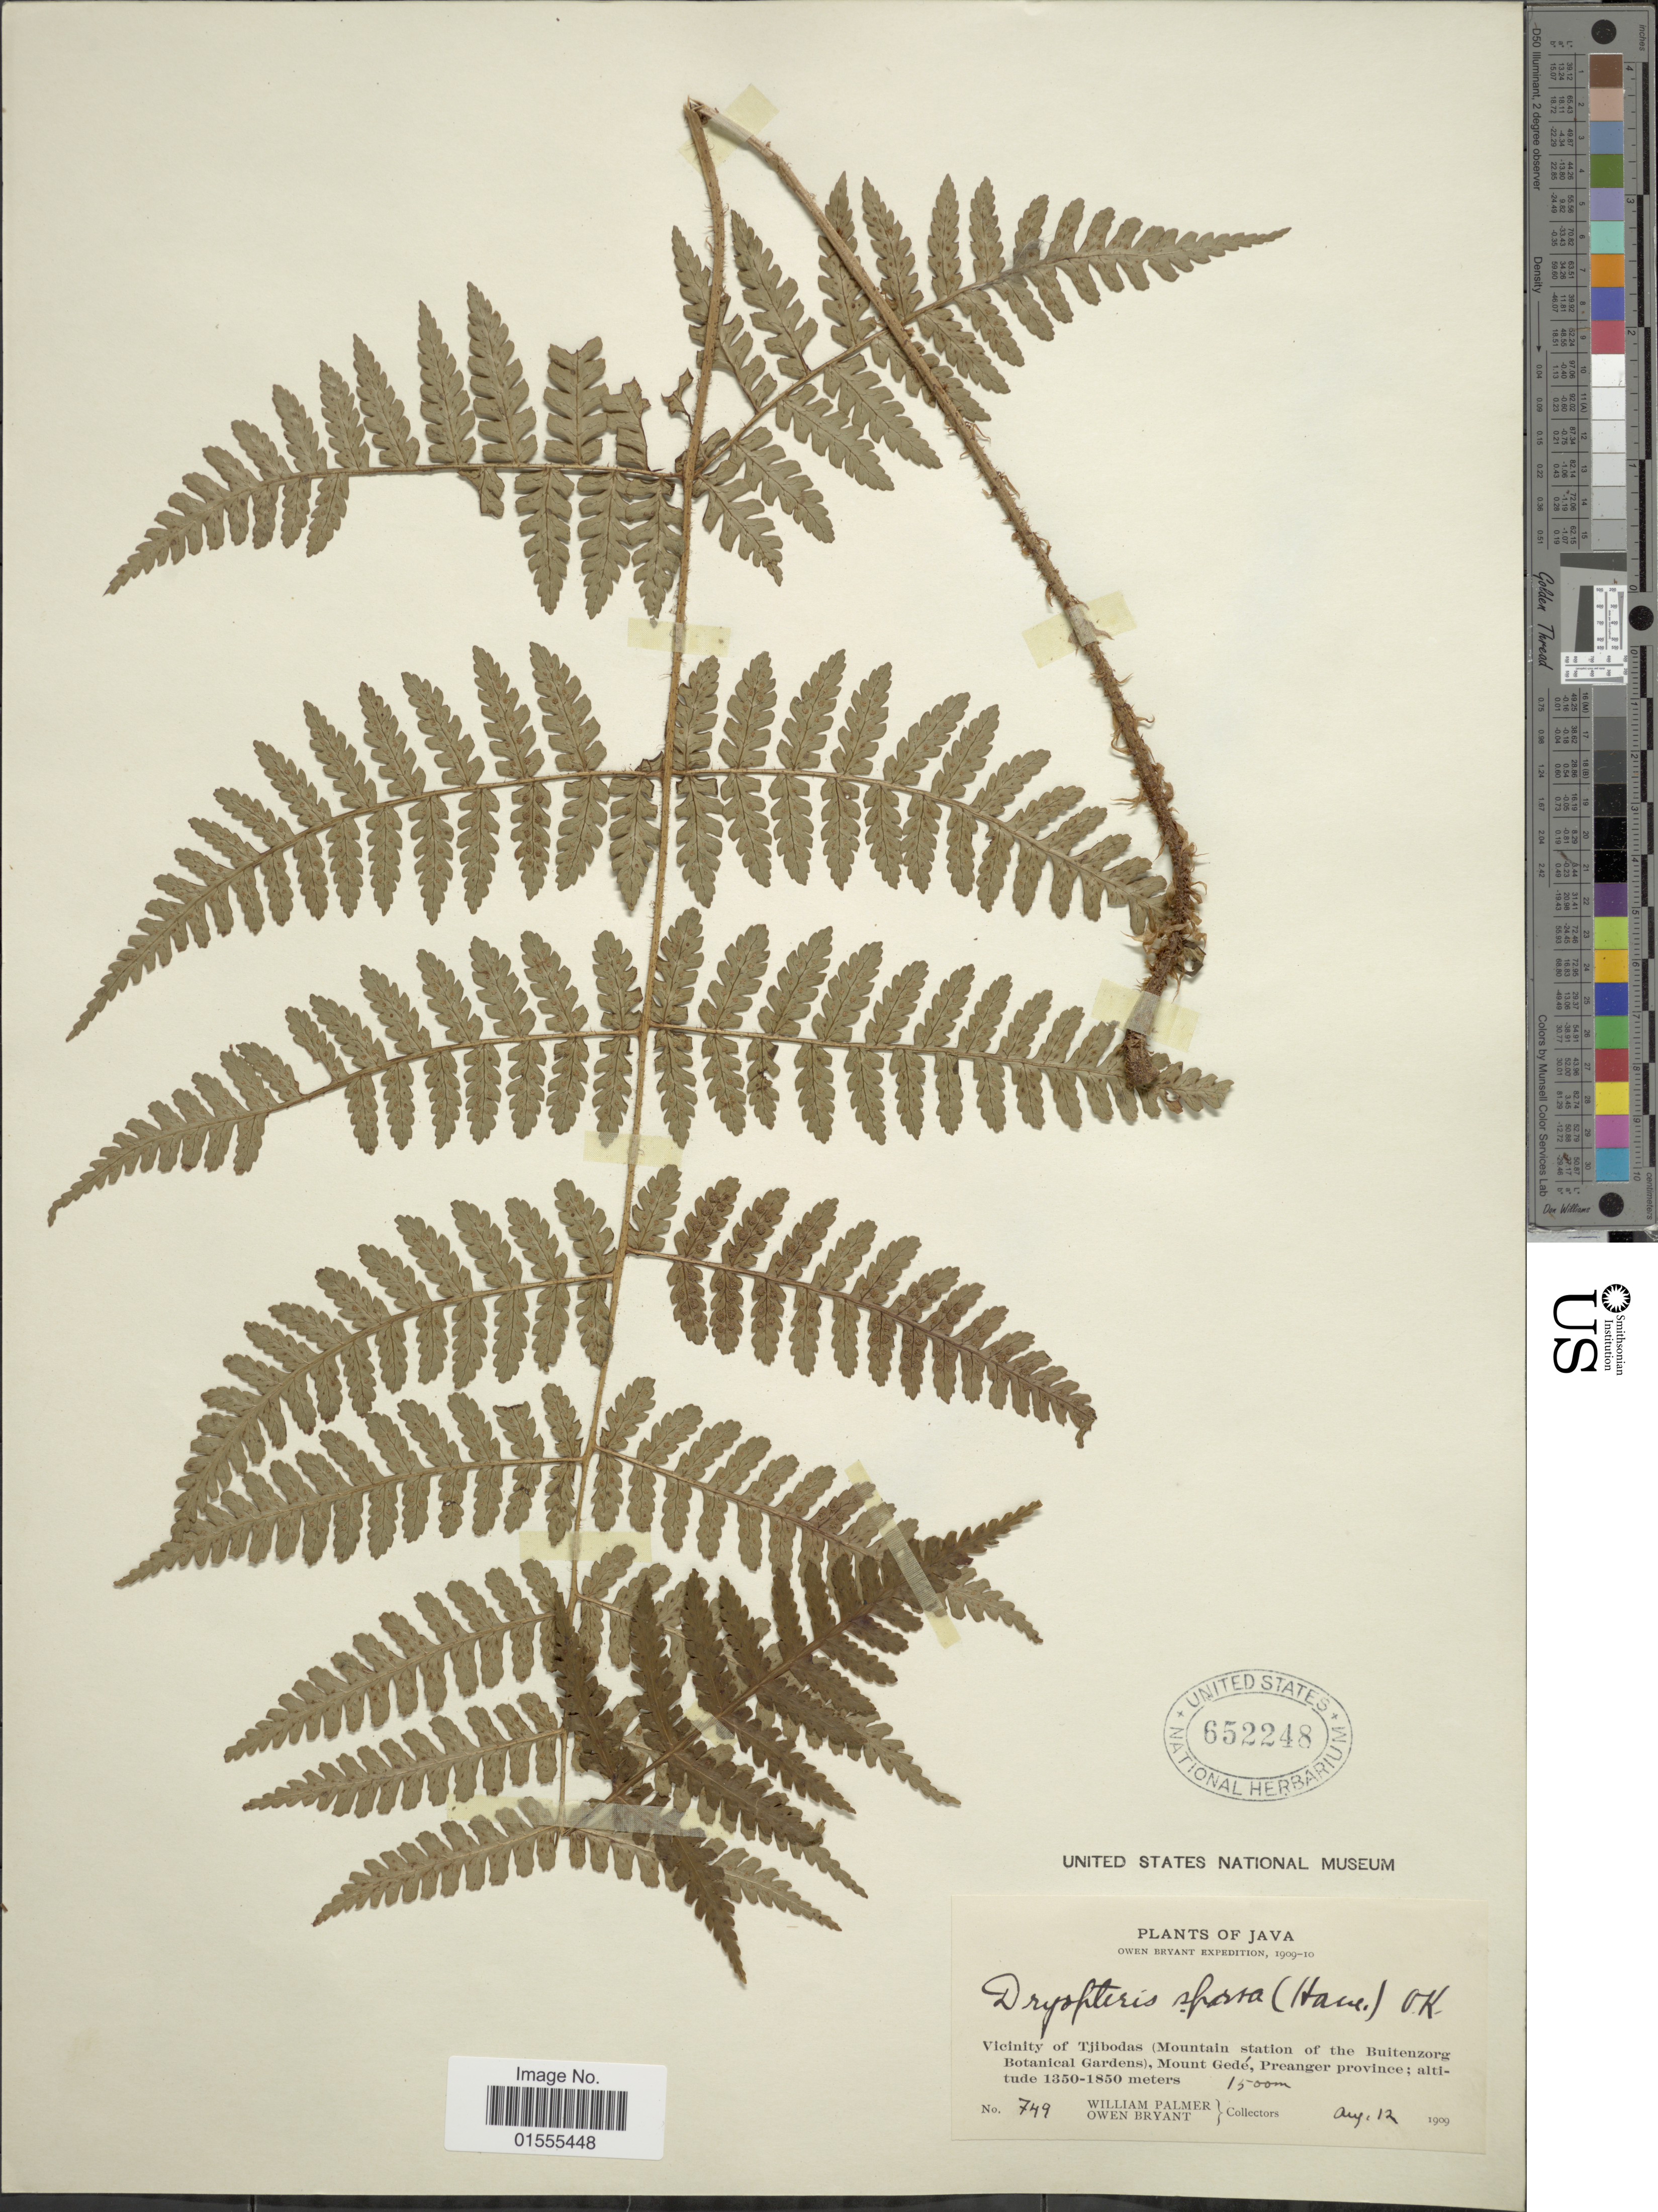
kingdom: Plantae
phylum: Tracheophyta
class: Polypodiopsida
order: Polypodiales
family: Dryopteridaceae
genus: Dryopteris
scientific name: Dryopteris sparsa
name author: (D. Don) Kuntze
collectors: W. Palmer & O. Bryant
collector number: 749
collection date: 1909-08-12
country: Indonesia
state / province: Java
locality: Vicinity of Tjibodas (Mountain station of the Buitenzorg Botanical Gardens), Mount Gedé, Preanger province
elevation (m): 1500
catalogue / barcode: US 652248